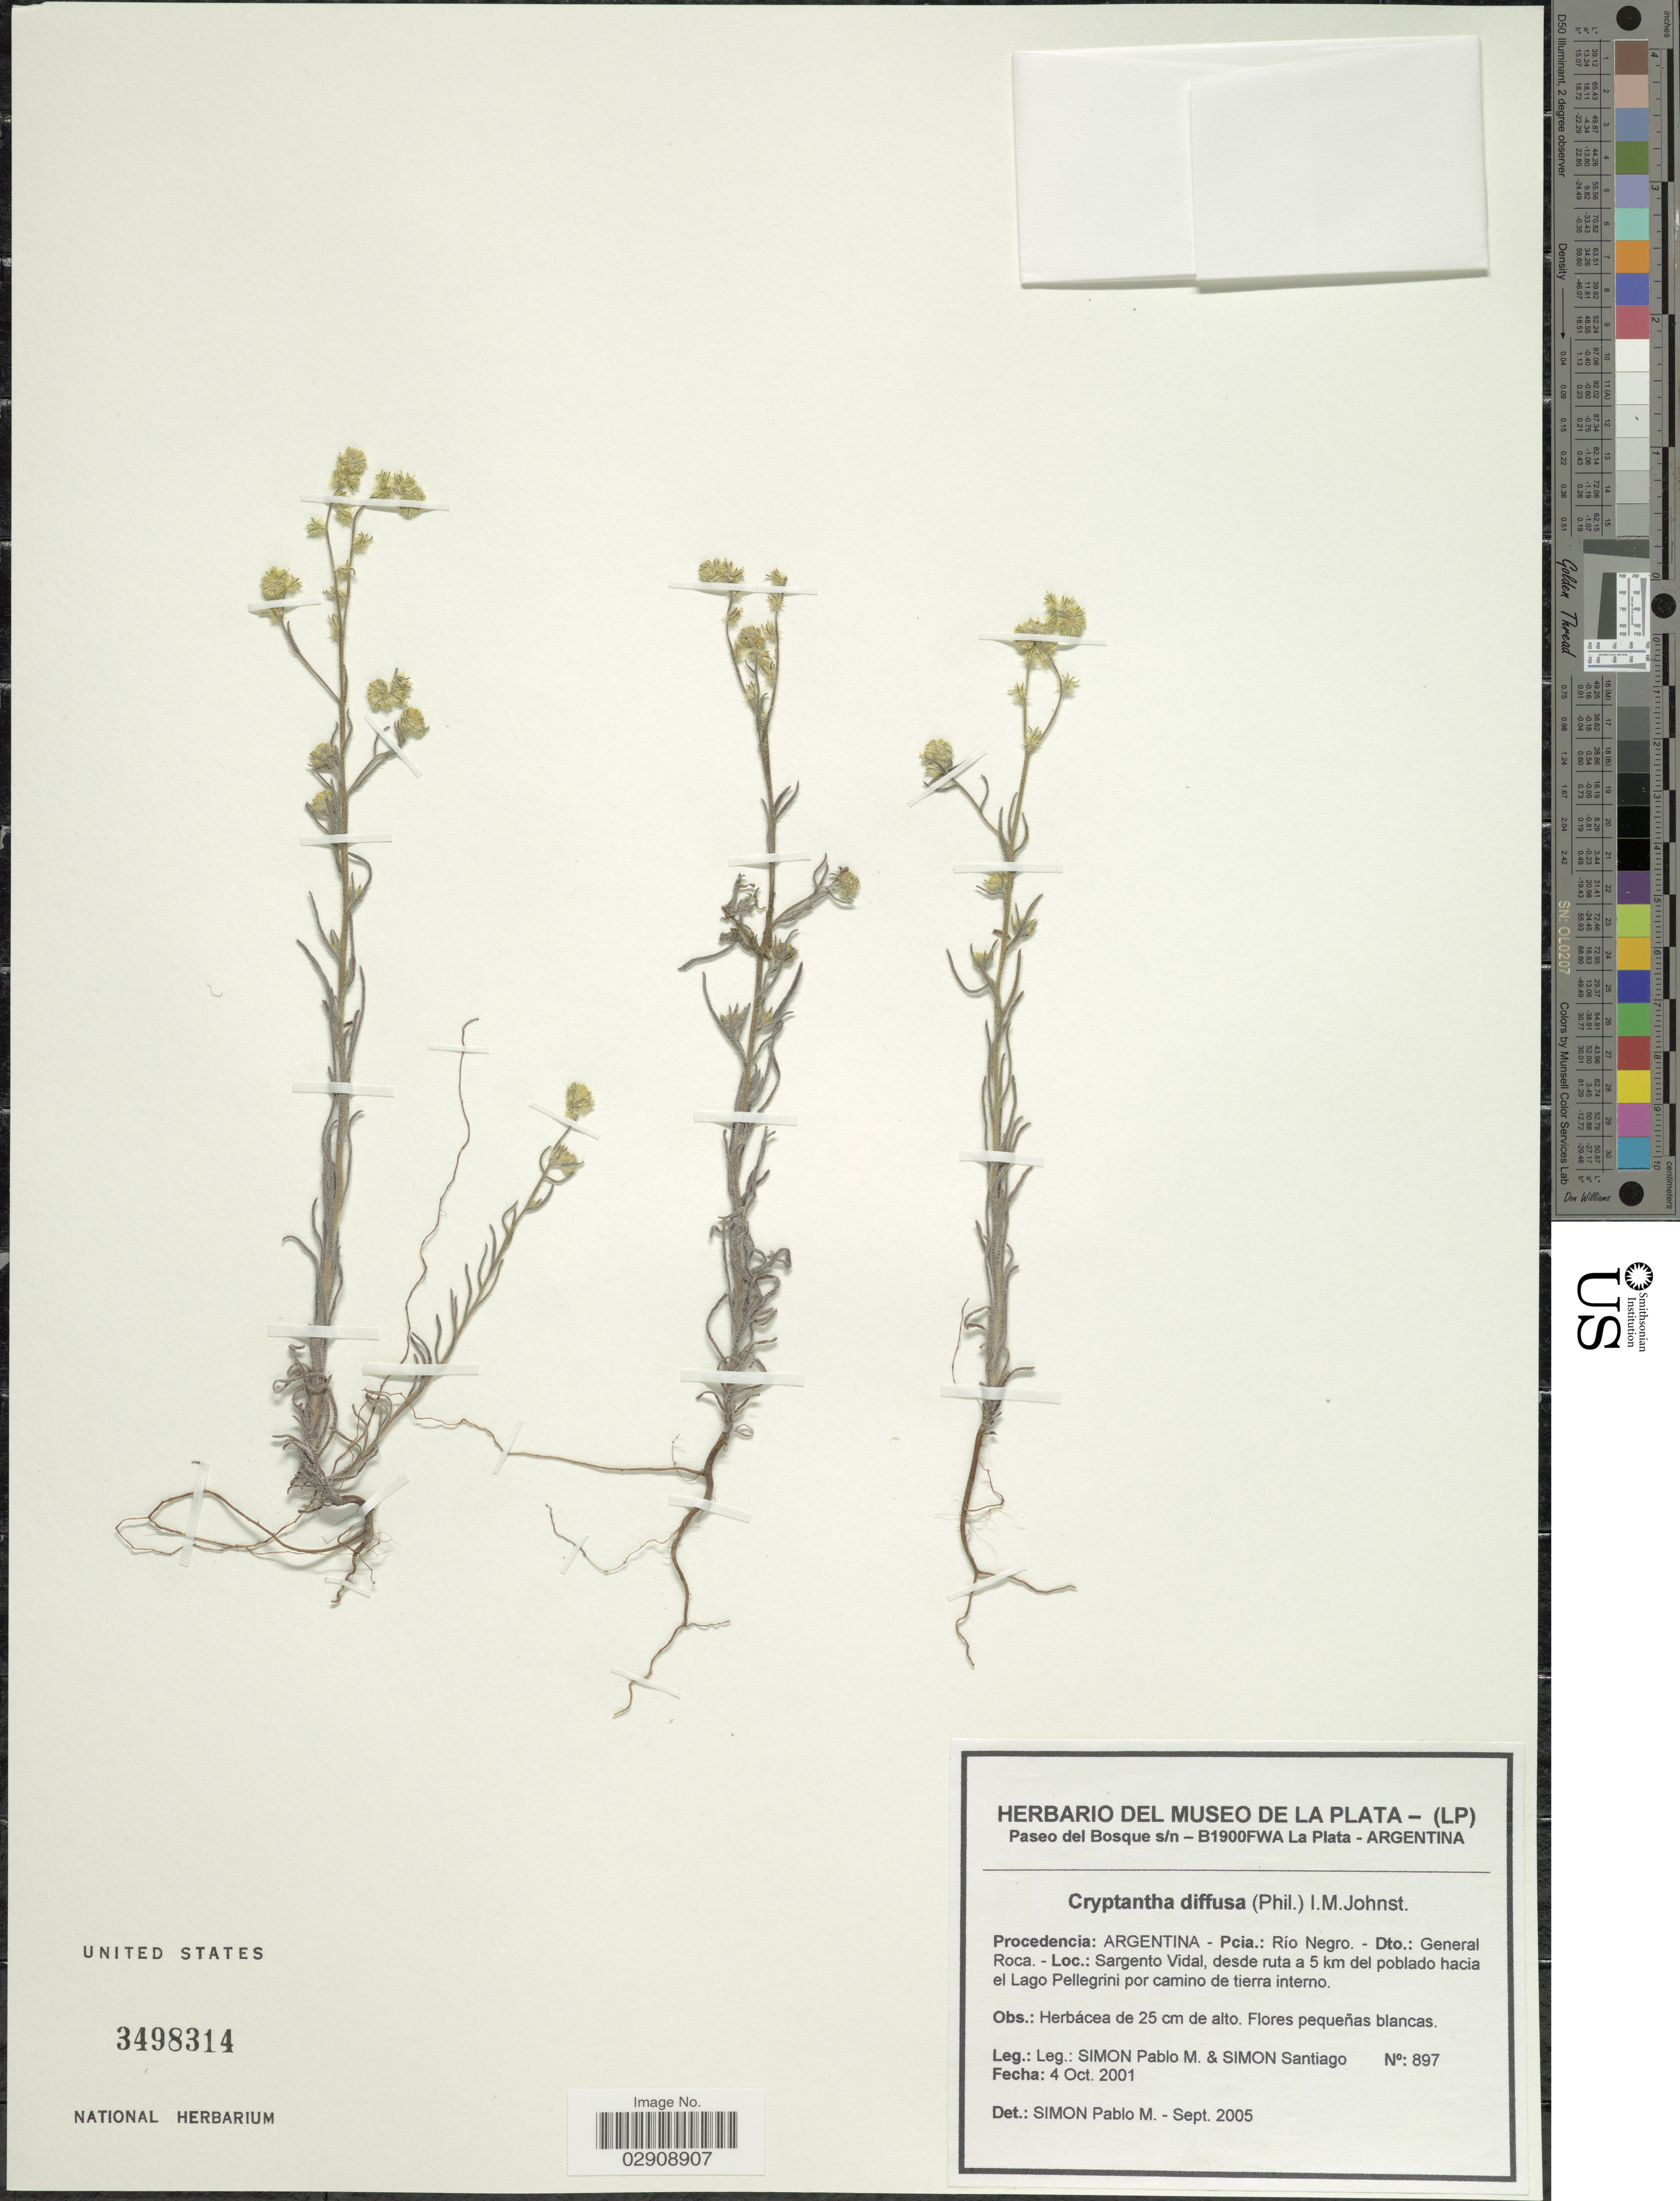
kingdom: Plantae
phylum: Tracheophyta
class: Magnoliopsida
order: Boraginales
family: Boraginaceae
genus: Cryptantha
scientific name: Cryptantha globulifera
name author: (Clos) Reiche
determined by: Moroni, Pablo, (SI), Instituto de Botanica Darwinion (ARGENTINA)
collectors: S. Pablo M. & S. Santiago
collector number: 897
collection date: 2001-10-04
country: Argentina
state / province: Rio Negro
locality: Procedencia: Argentina - Pcia.: Río Negro. - Dto.: General Roca. - Loc.: Sargento Vidal, desde ruta a 5 km del poblado hacia el Lago Pellegrini por camino de tierra interno.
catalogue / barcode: US 3498314